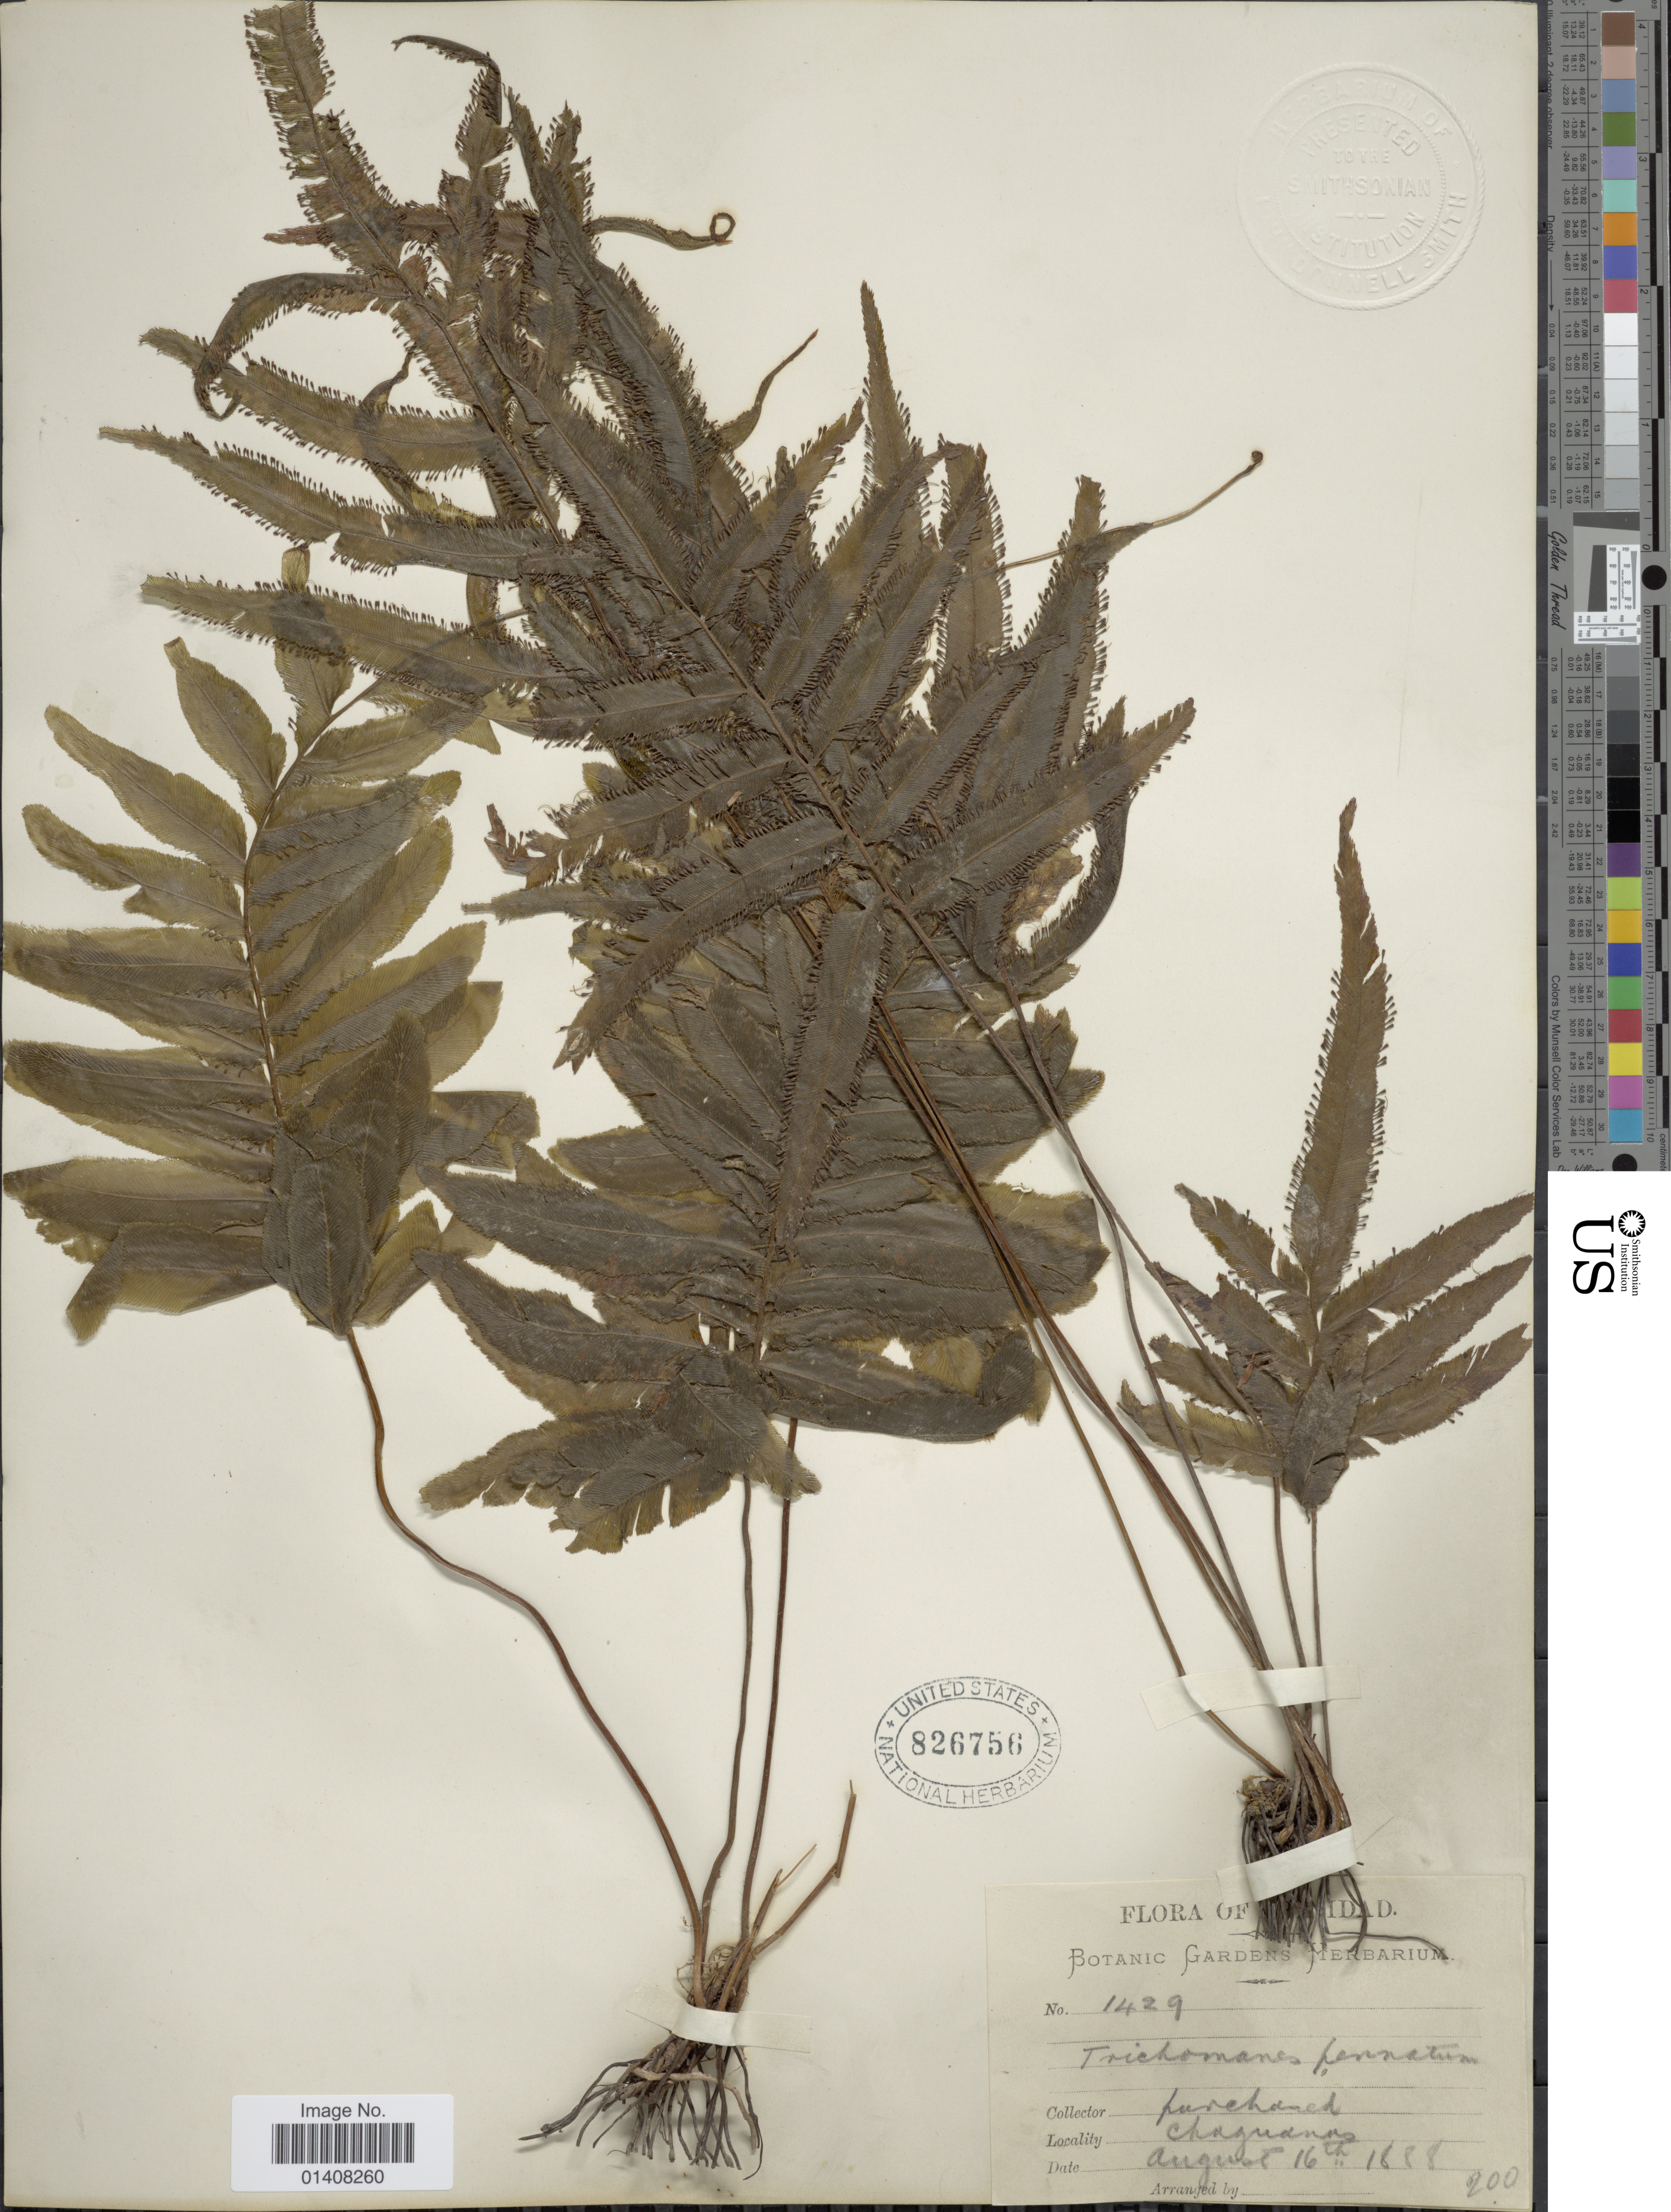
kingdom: Plantae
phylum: Tracheophyta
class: Polypodiopsida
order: Hymenophyllales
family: Hymenophyllaceae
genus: Trichomanes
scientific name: Trichomanes pinnatum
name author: Hedw.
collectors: Coll. illegible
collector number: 1429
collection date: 1888-08-16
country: Trinidad and Tobago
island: Trinidad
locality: Trinidad, Chaguanas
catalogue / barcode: US 826756